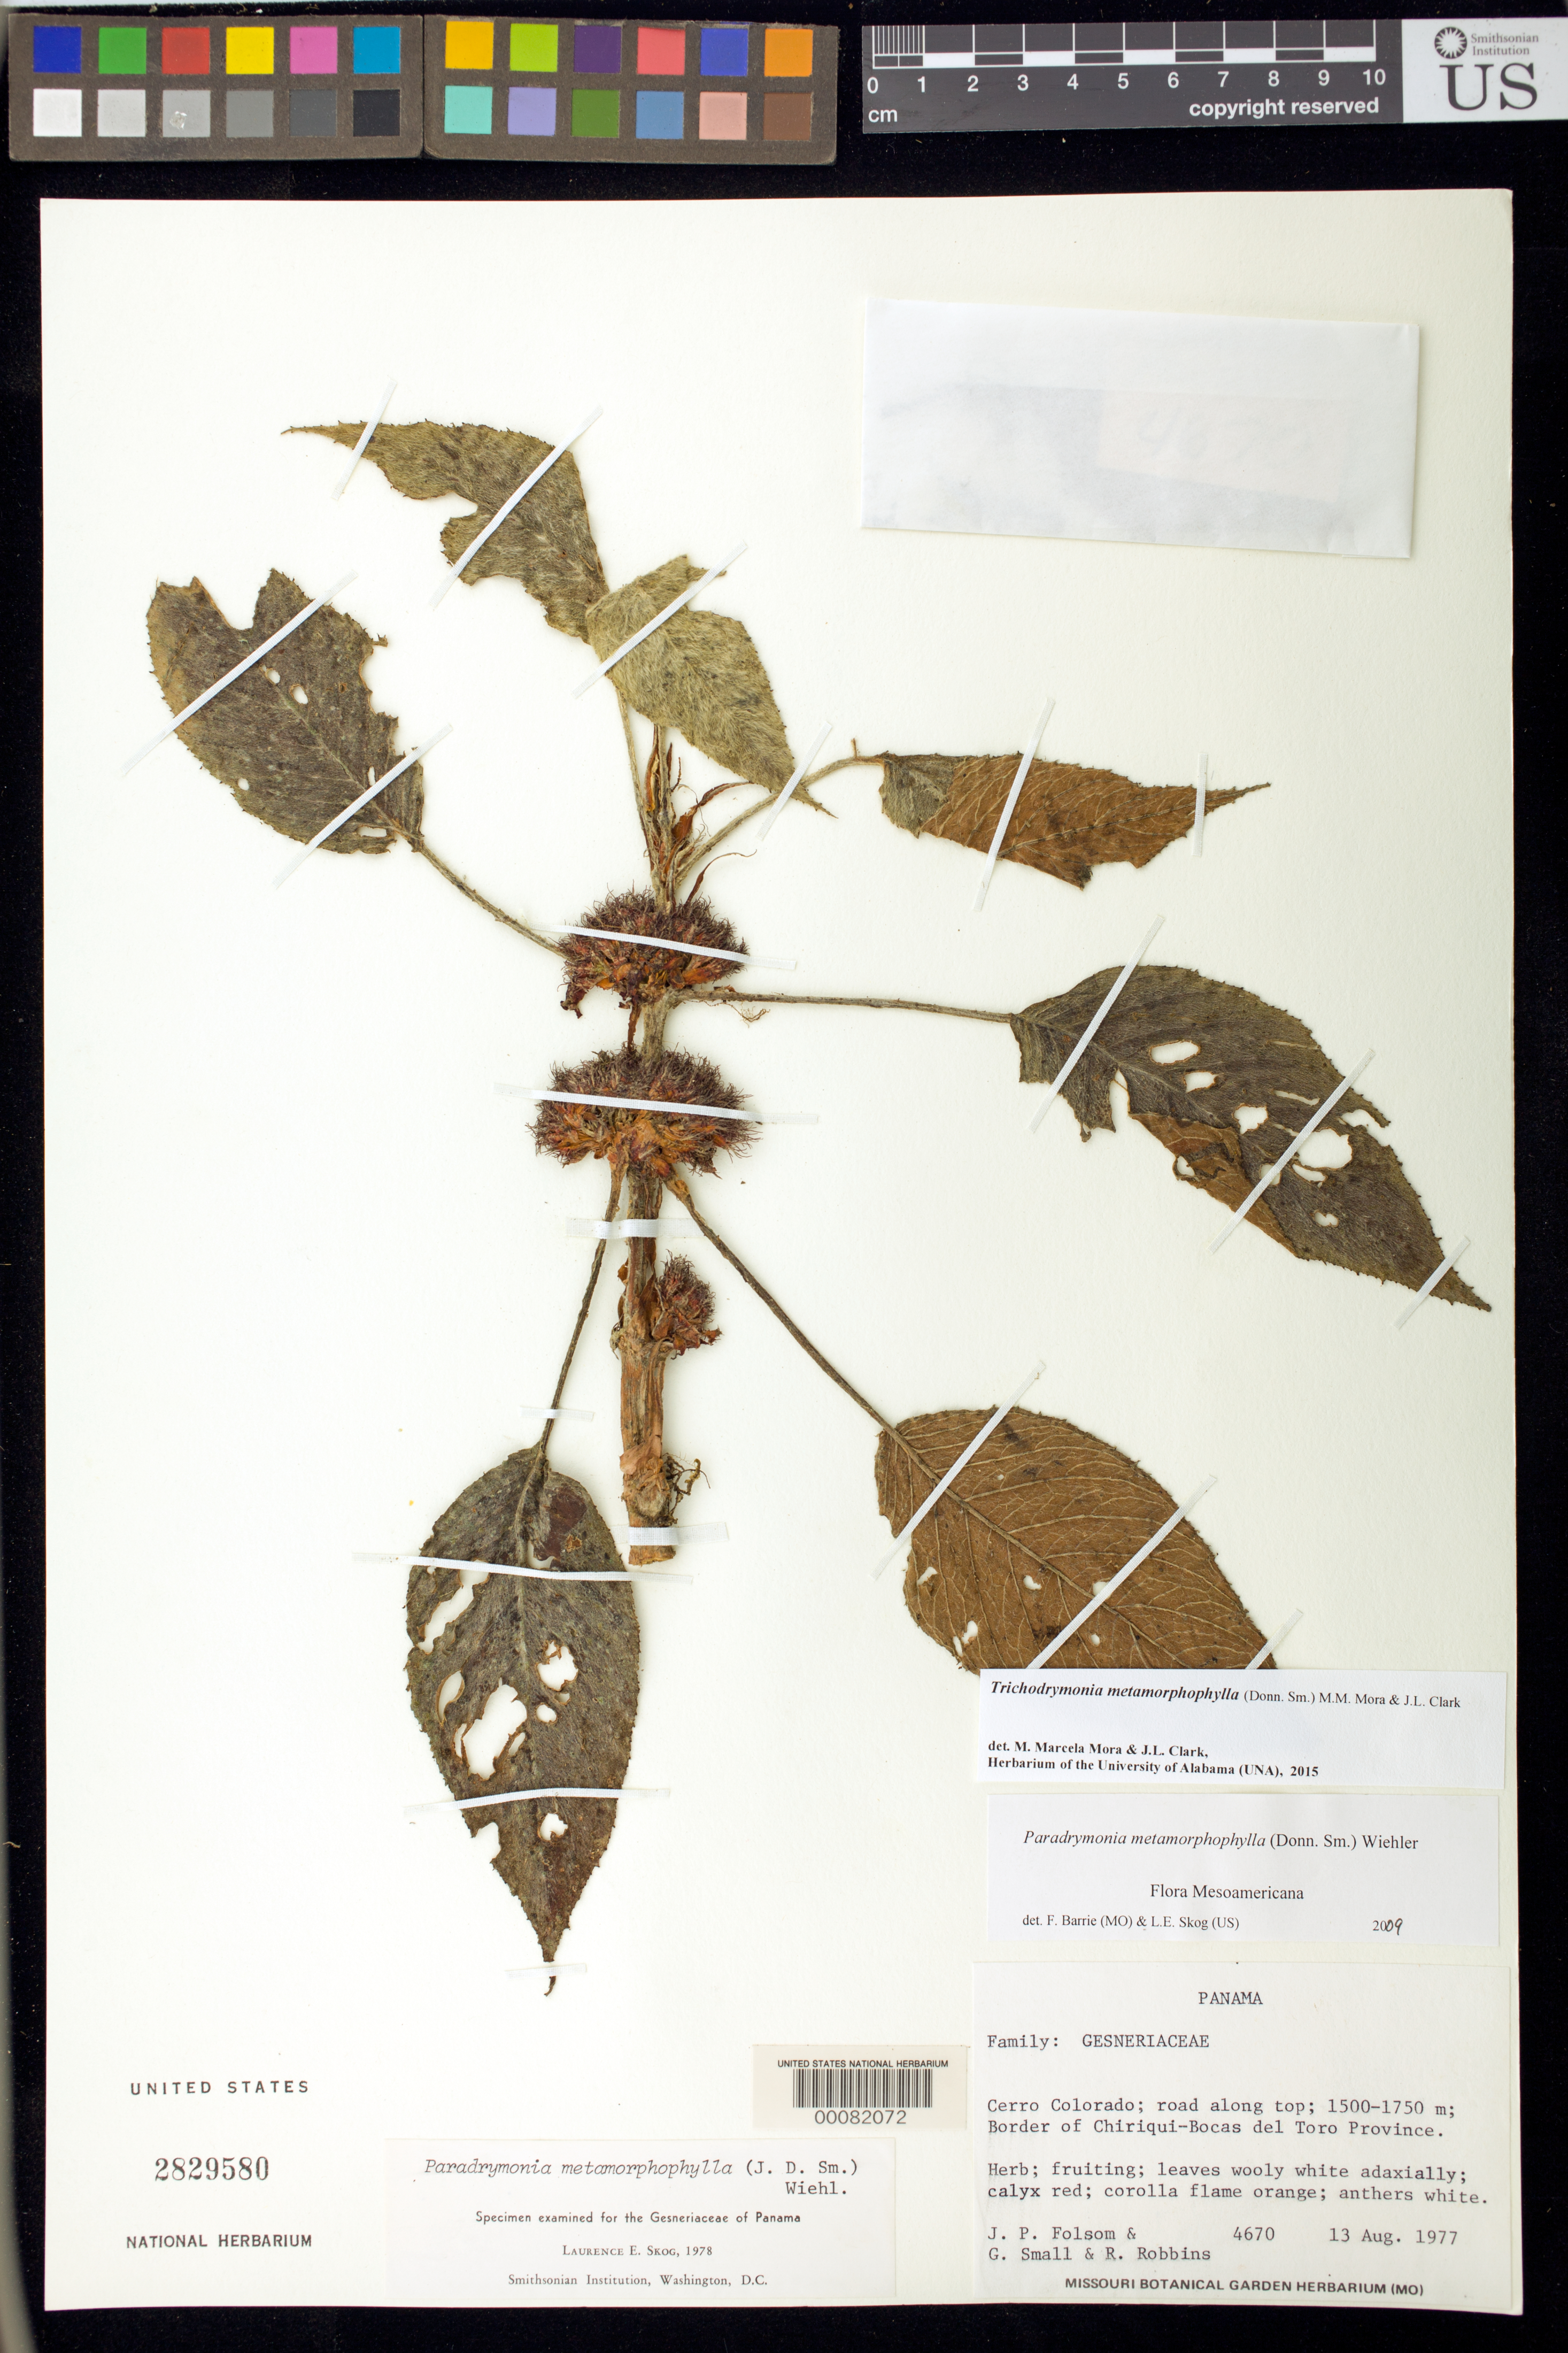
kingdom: Plantae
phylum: Tracheophyta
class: Magnoliopsida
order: Lamiales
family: Gesneriaceae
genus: Trichodrymonia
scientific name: Trichodrymonia metamorphophylla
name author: (Donn. Sm.) M.M. Mora & J.L. Clark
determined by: Mora, M. M.; Clark, J. L.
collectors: J. P. Folsom, G. Small & R. Robbins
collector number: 4670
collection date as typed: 13 Aug 1977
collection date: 1977-08-13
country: Panama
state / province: Bocas del Toro / Chiriquí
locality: Cerro Colorado, road along top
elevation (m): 1500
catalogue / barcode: US 2829580